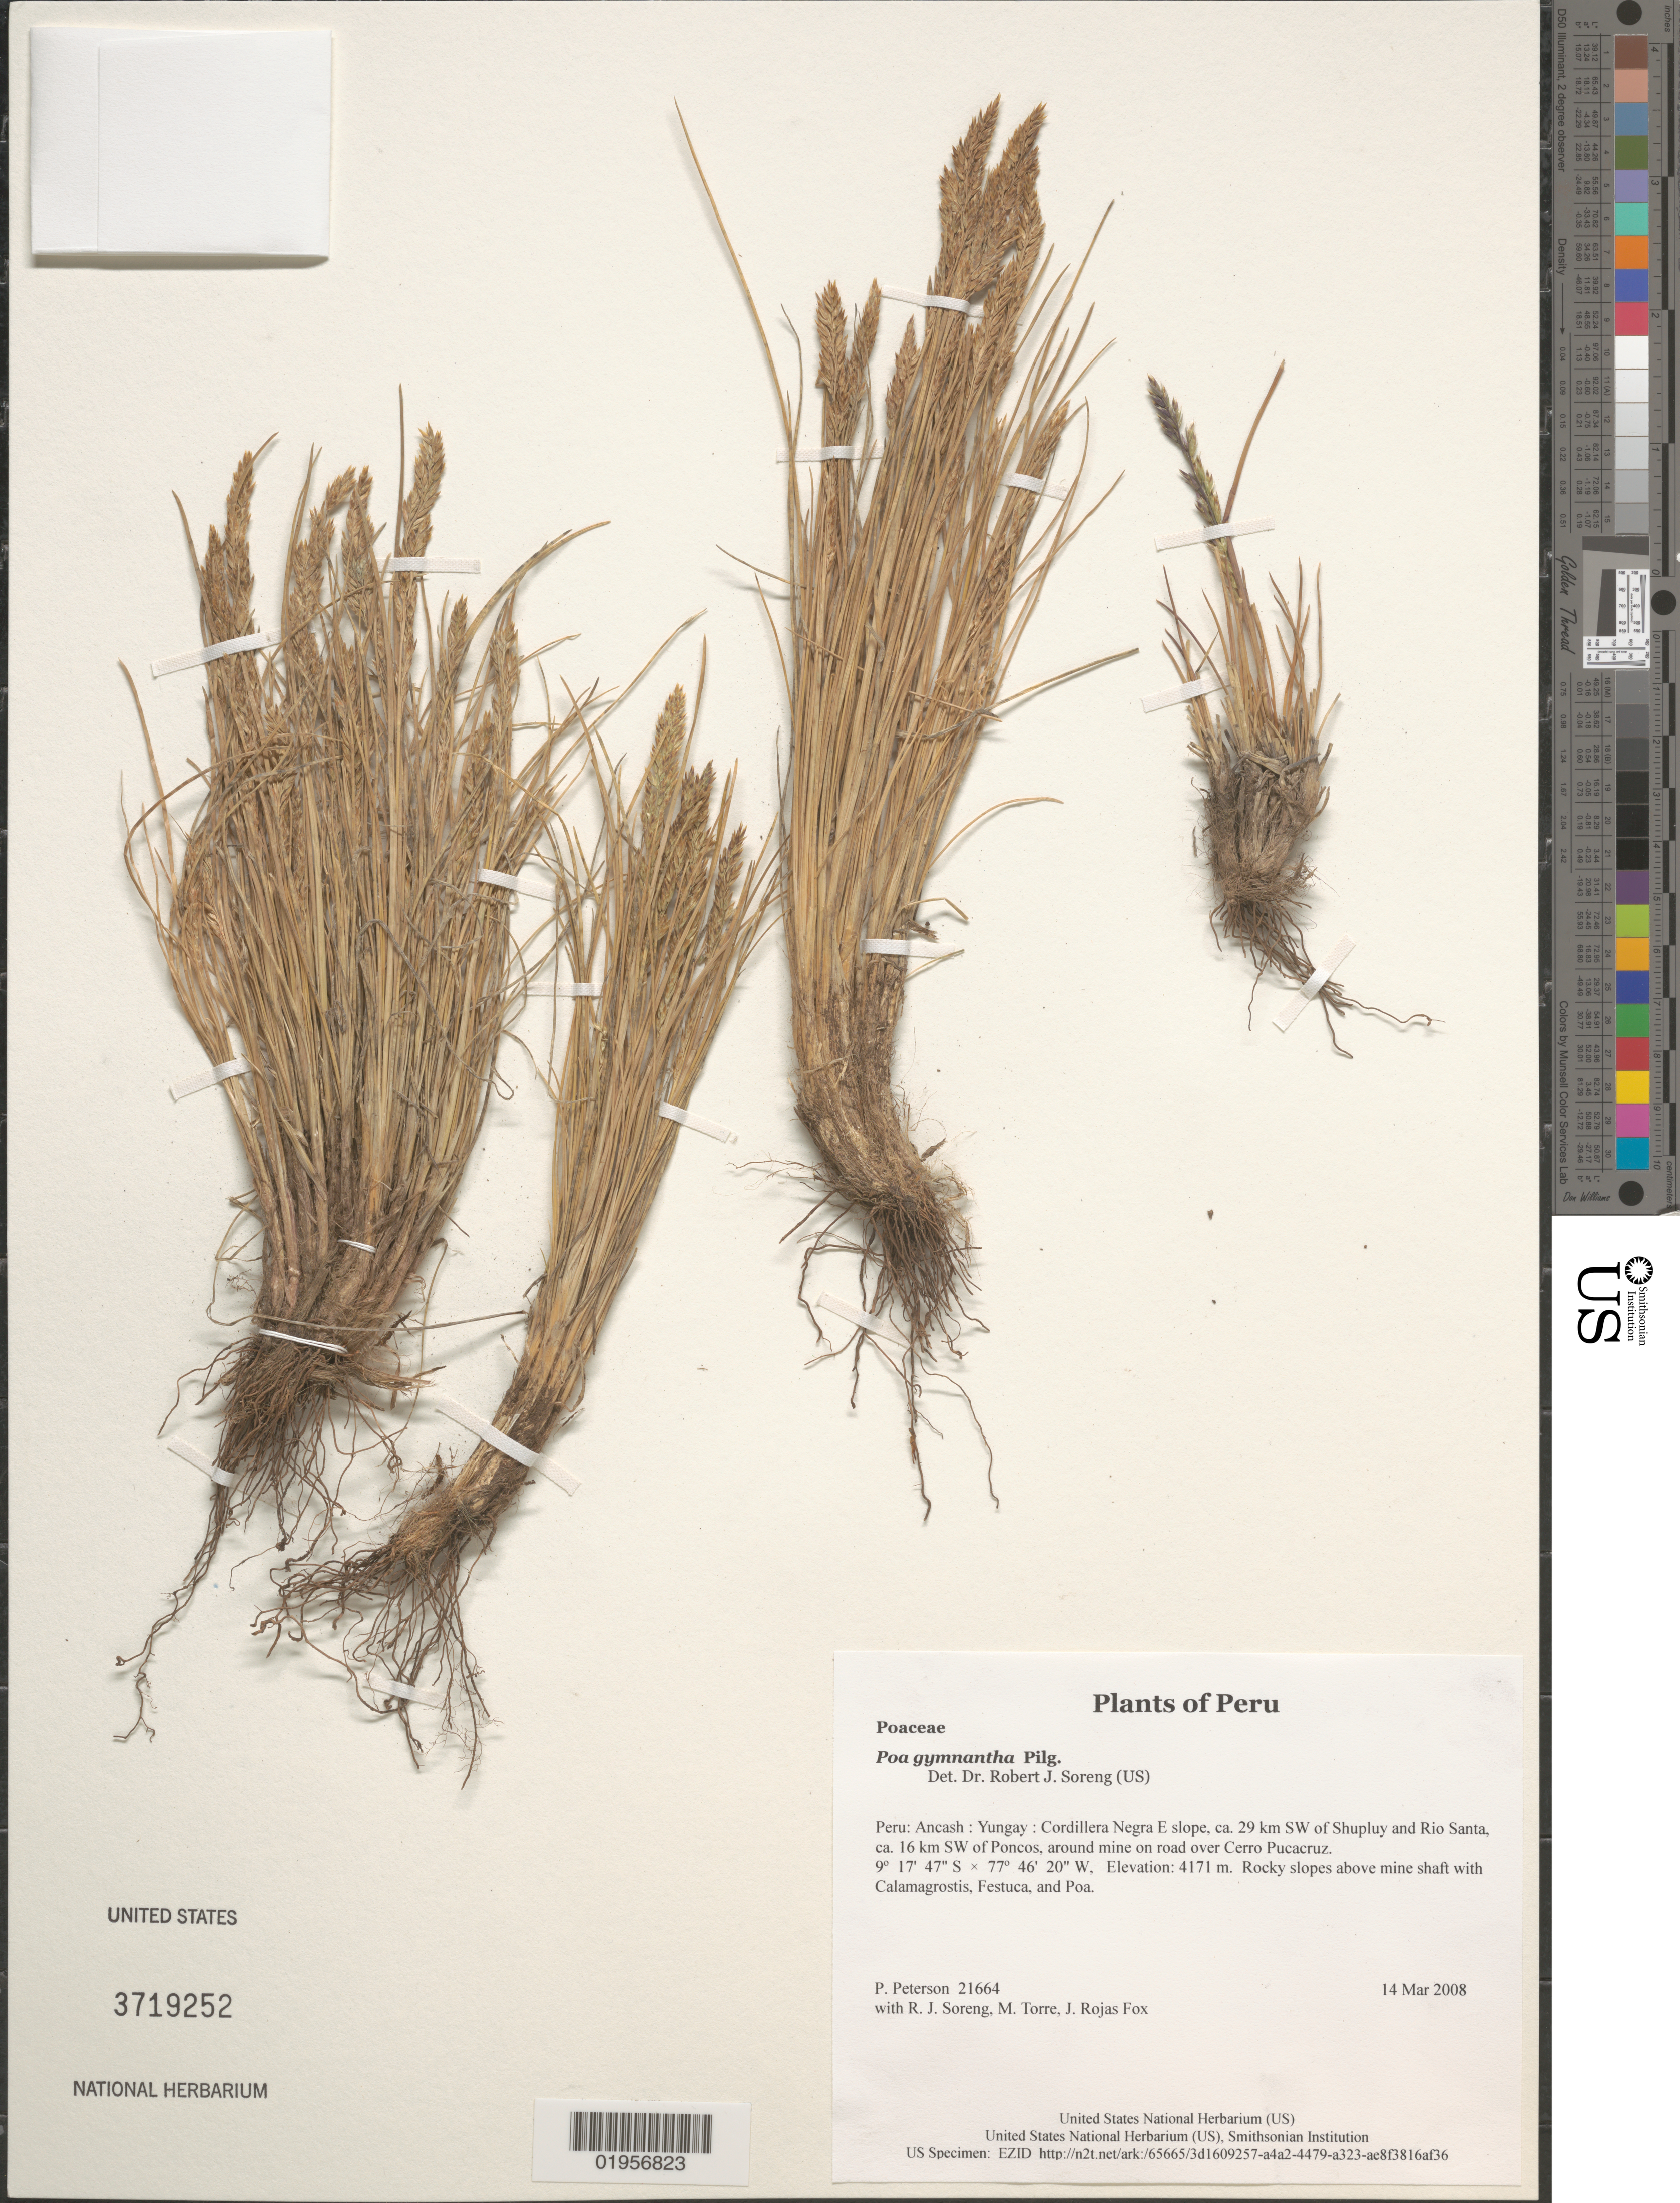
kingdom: Plantae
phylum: Tracheophyta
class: Liliopsida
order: Poales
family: Poaceae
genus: Poa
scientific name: Poa gymnantha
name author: Pilg.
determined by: Soreng, Robert J., Research Associate (BOT), Smithsonian Institution - National Museum of Natural History (UNITED STATES)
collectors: P. M. Peterson, R. J. Soreng, M. Torre & J. Rojas Fox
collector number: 21664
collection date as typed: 14 Mar 2008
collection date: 2008-03-14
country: Peru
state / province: Ancash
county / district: Yungay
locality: Cordillera Negra E slope, ca. 29 km SW of Shupluy and Rio Santa, ca. 16 km SW of Poncos, around mine on road over Cerro Pucacruz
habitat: Rocky slopes above mine shaft with Calamagrostis, Festuca, and Poa.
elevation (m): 4171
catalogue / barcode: US 3719252